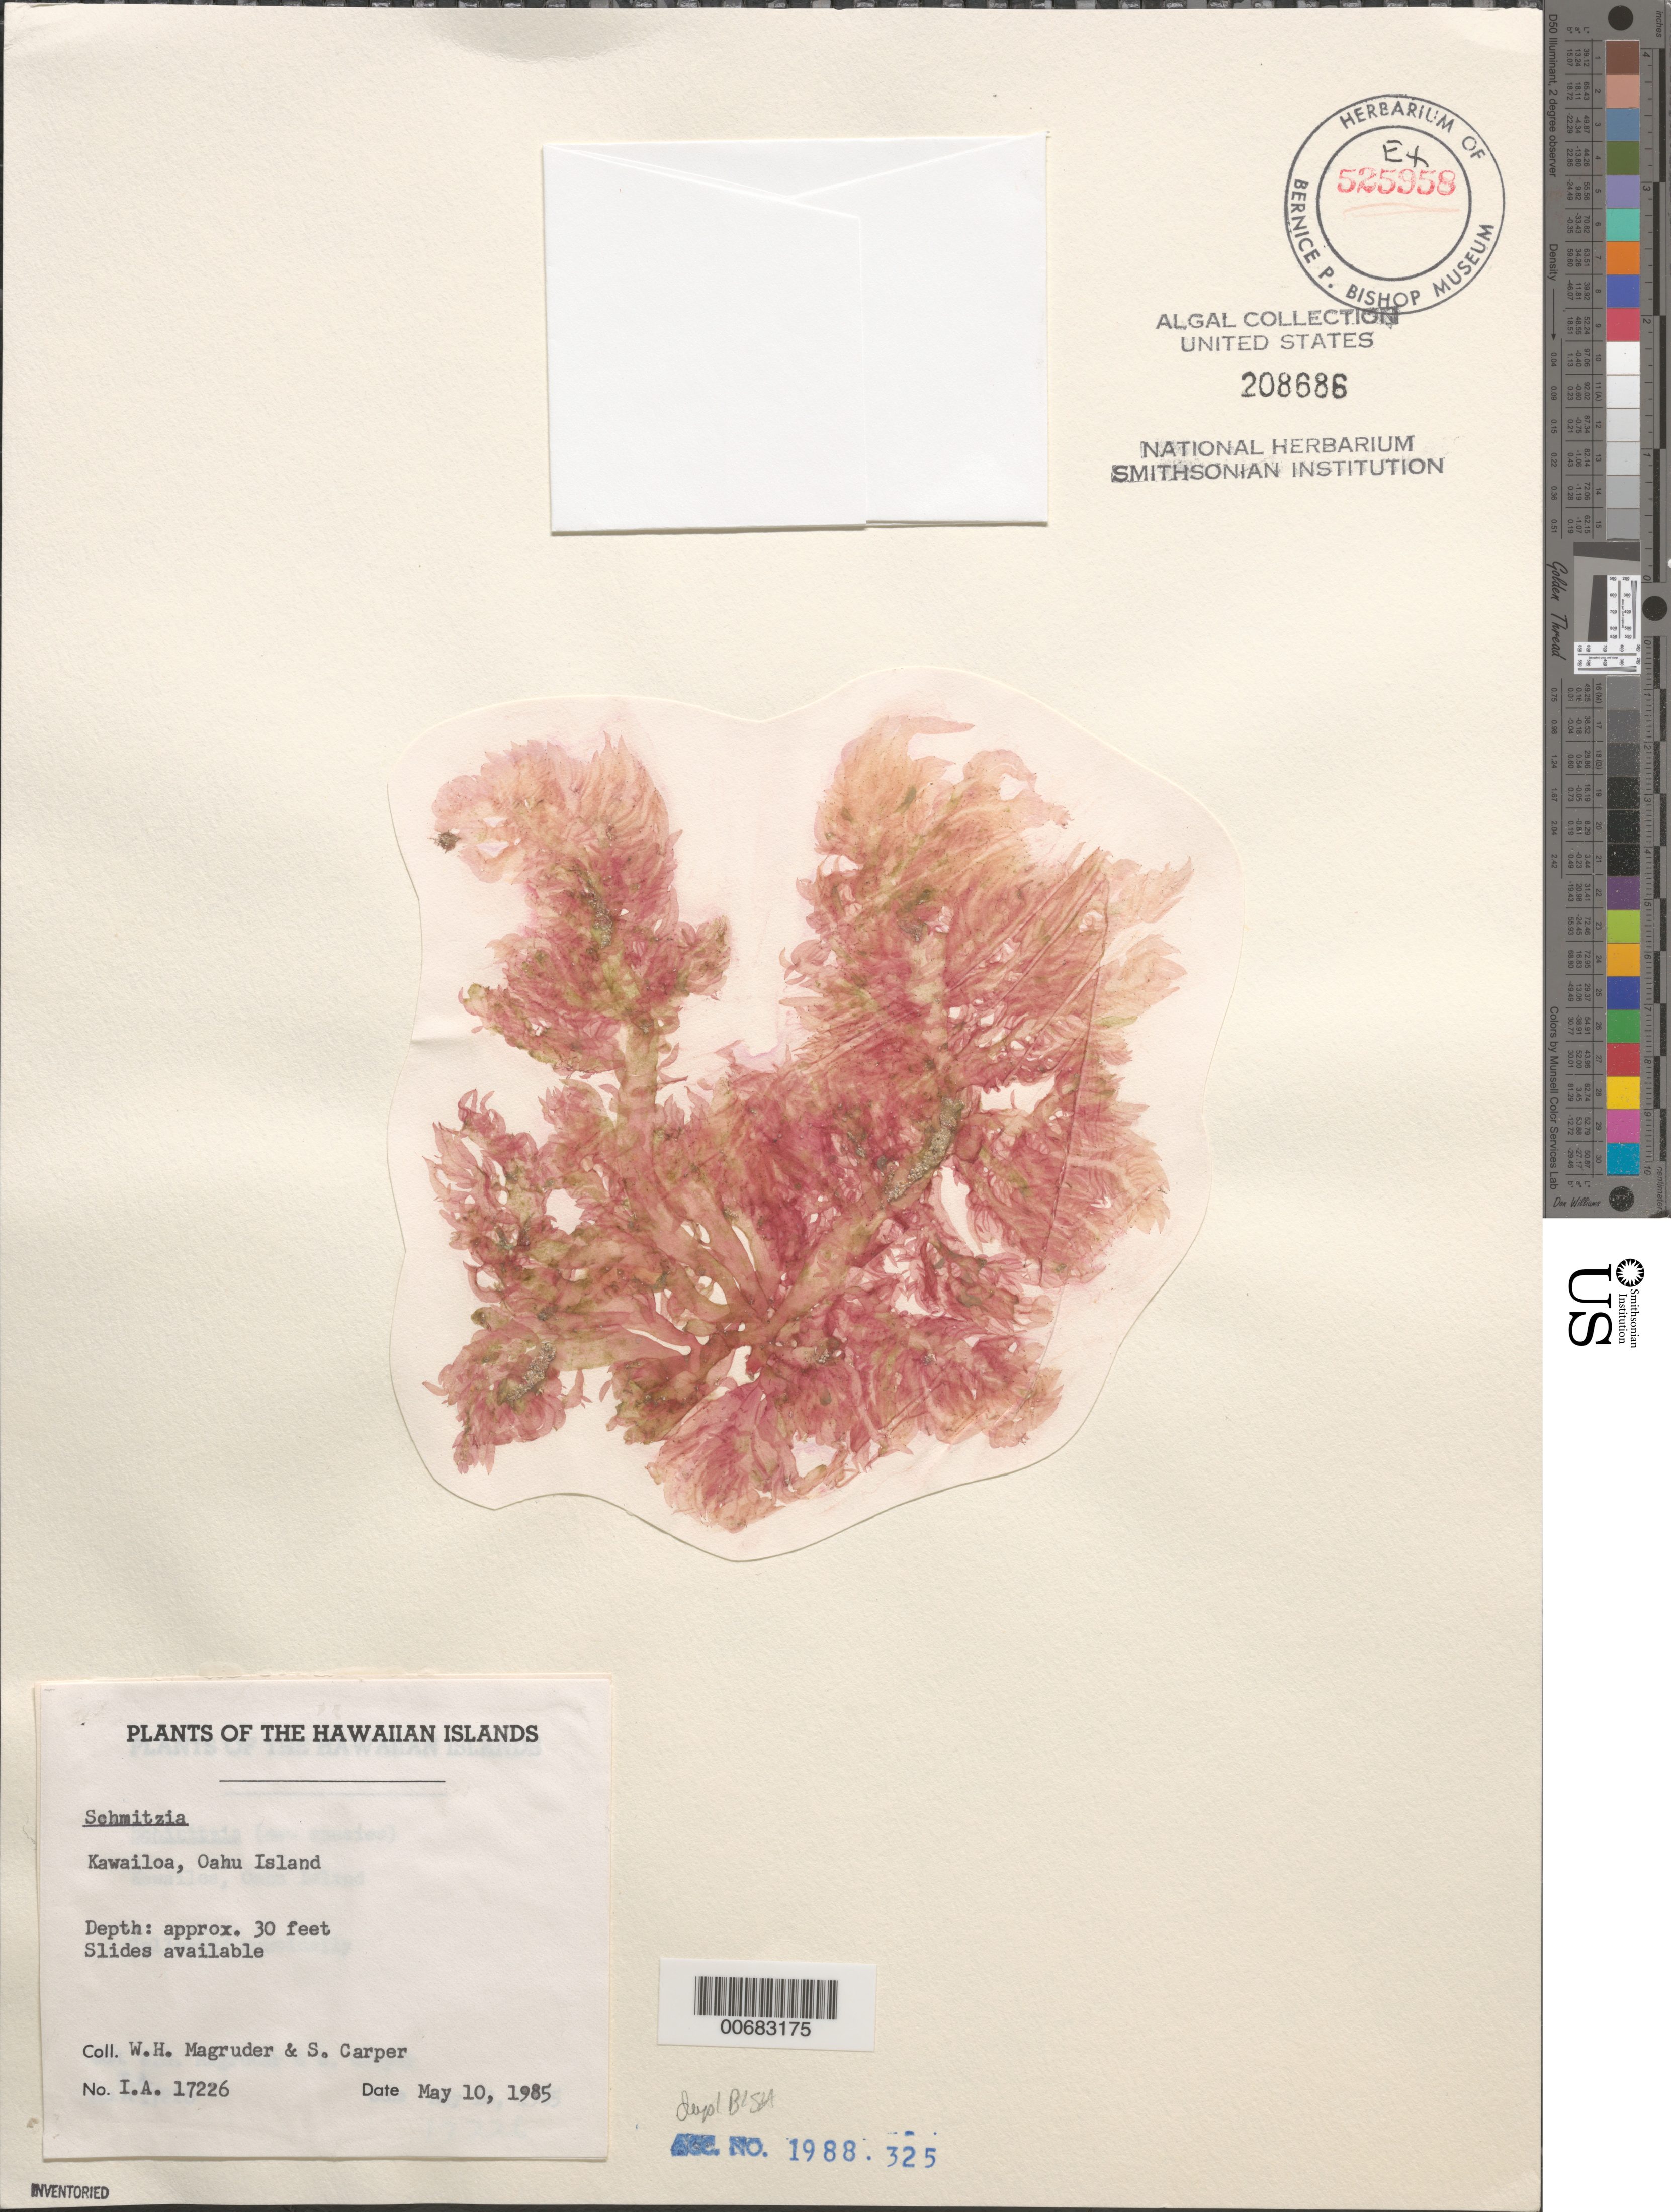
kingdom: Plantae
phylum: Rhodophyta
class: Florideophyceae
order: Gigartinales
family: Calosiphoniaceae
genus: Schmitzia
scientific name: Schmitzia sp.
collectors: W. Magruder & S. Carper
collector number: IAA 17226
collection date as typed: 10 May 1985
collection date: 1985-05-10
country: United States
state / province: Hawaii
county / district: Honolulu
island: Oahu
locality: Kawailoa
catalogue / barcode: US 208686